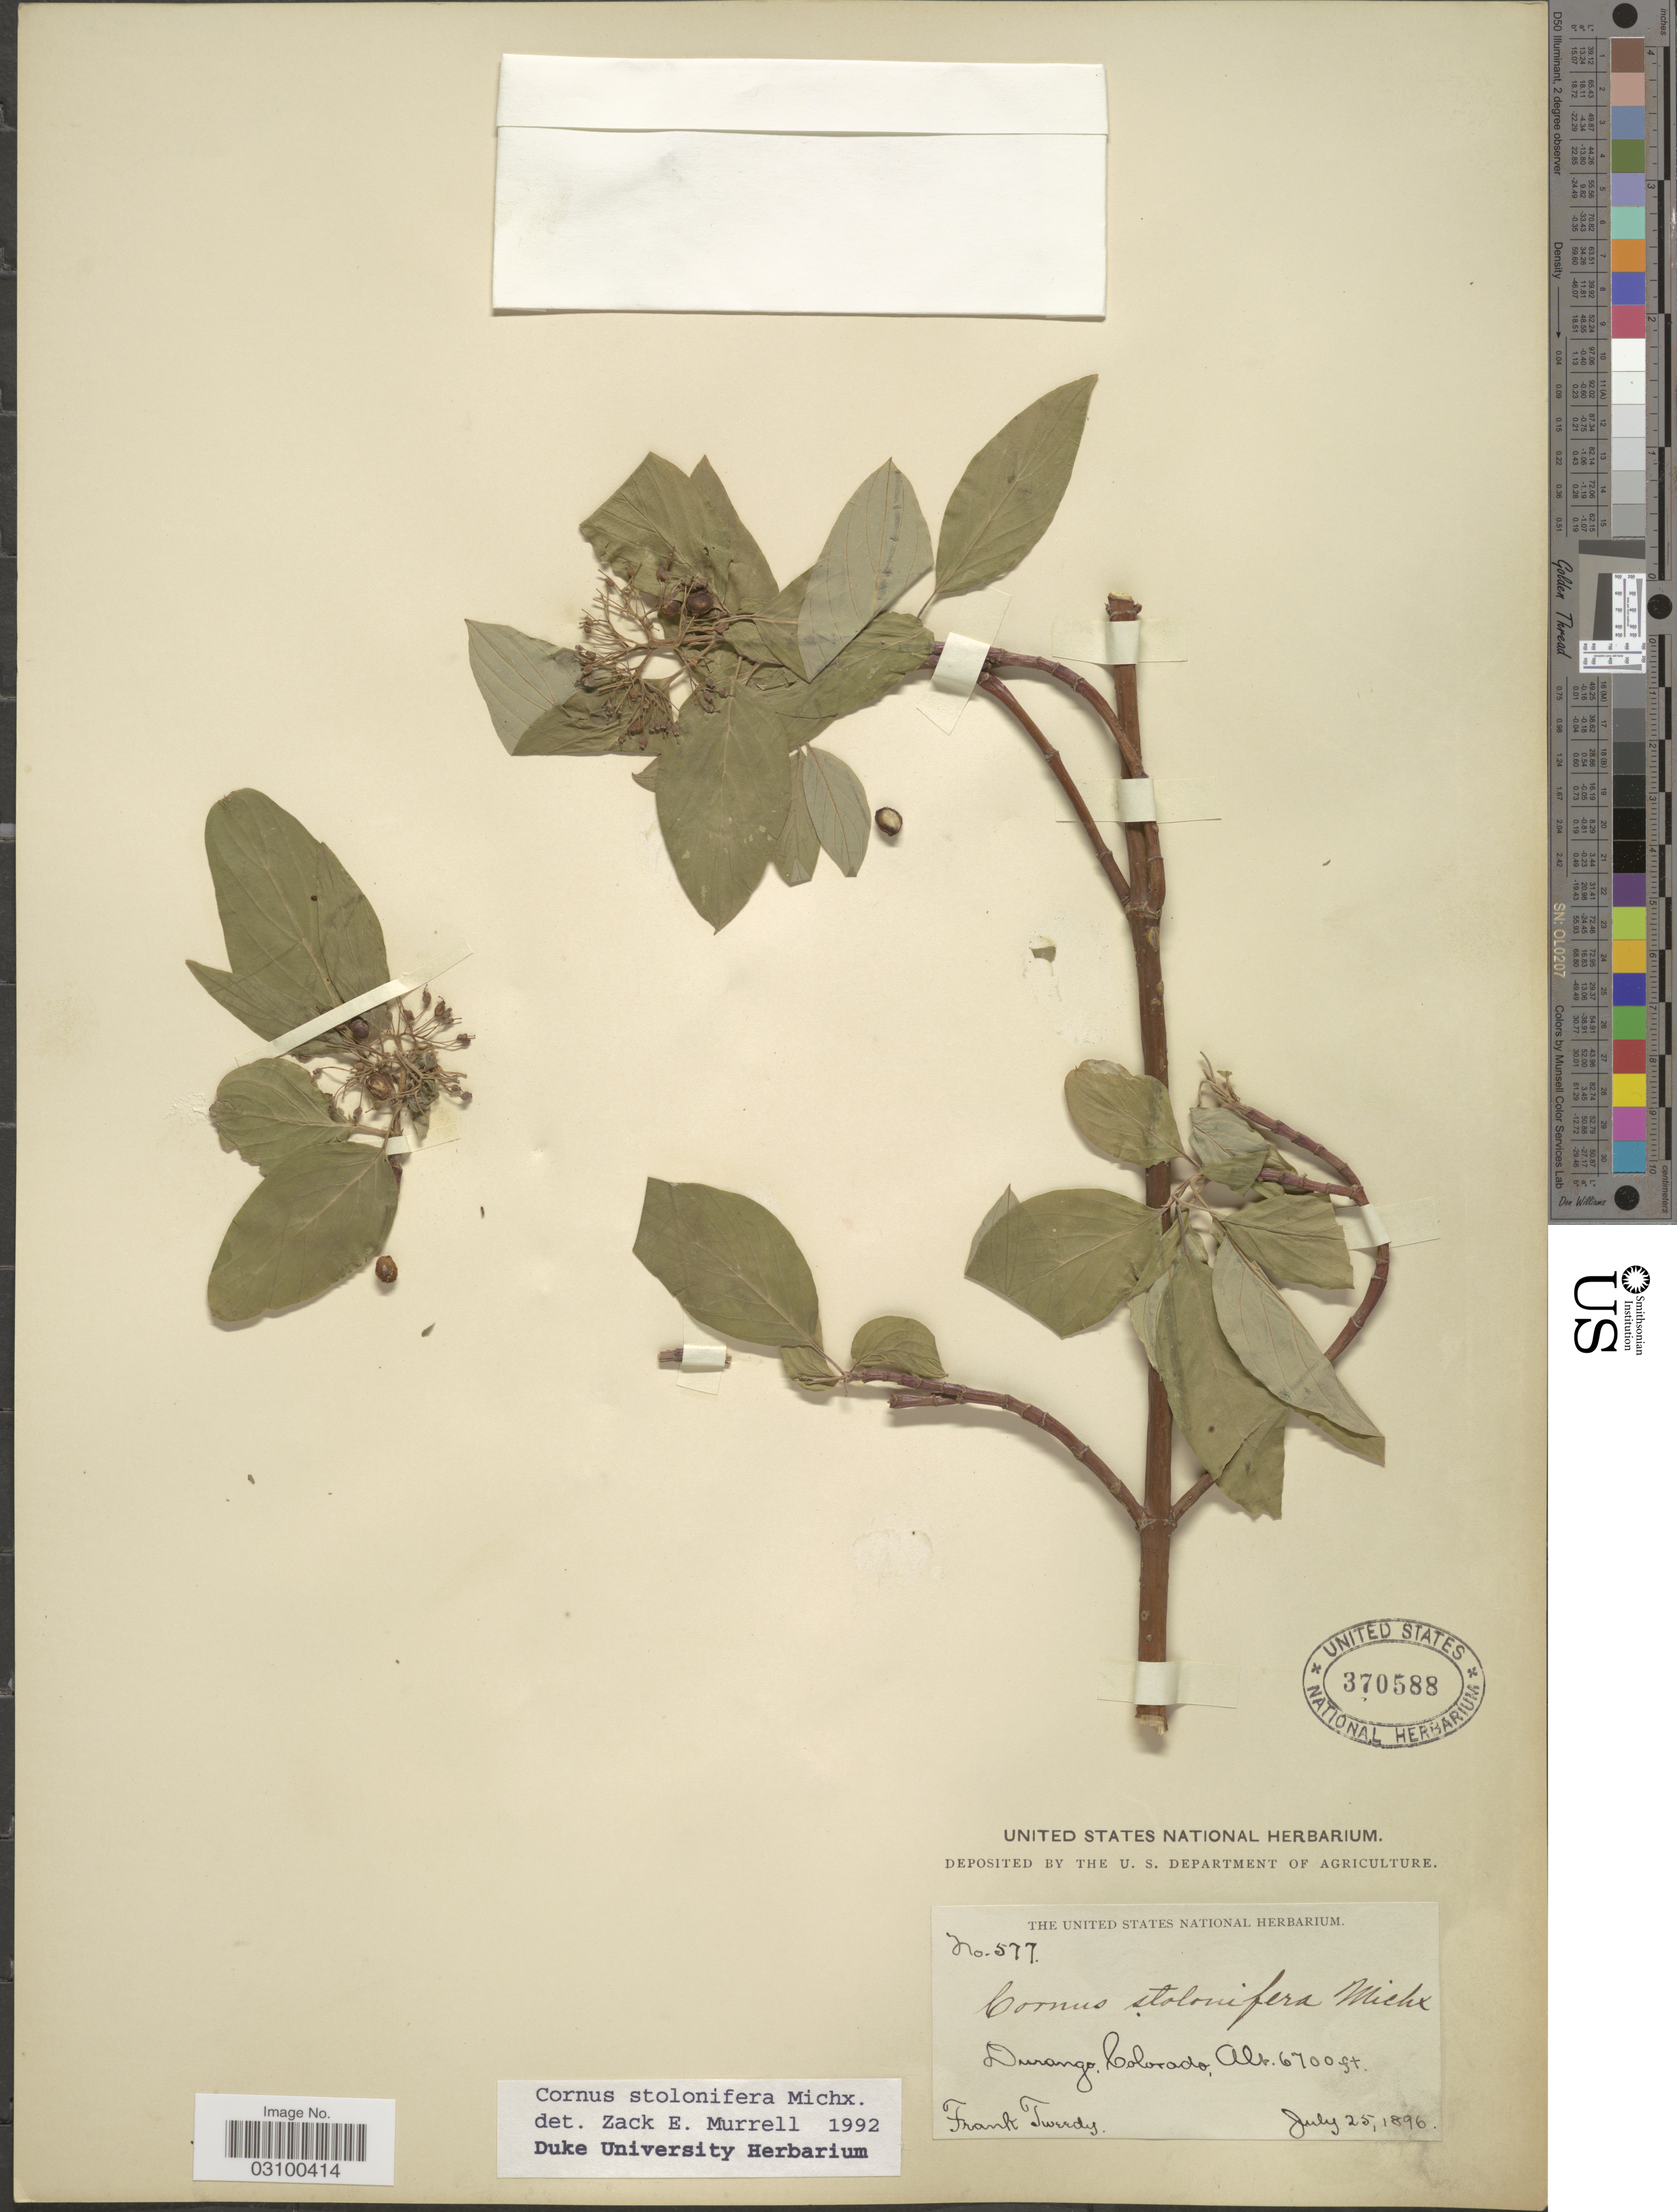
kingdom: Plantae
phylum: Tracheophyta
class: Magnoliopsida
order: Cornales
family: Cornaceae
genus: Cornus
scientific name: Cornus sericea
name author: L.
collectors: F. Tweedy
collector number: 577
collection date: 1896-07-25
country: United States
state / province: Colorado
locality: Durango.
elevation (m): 2042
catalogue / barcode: US 370588